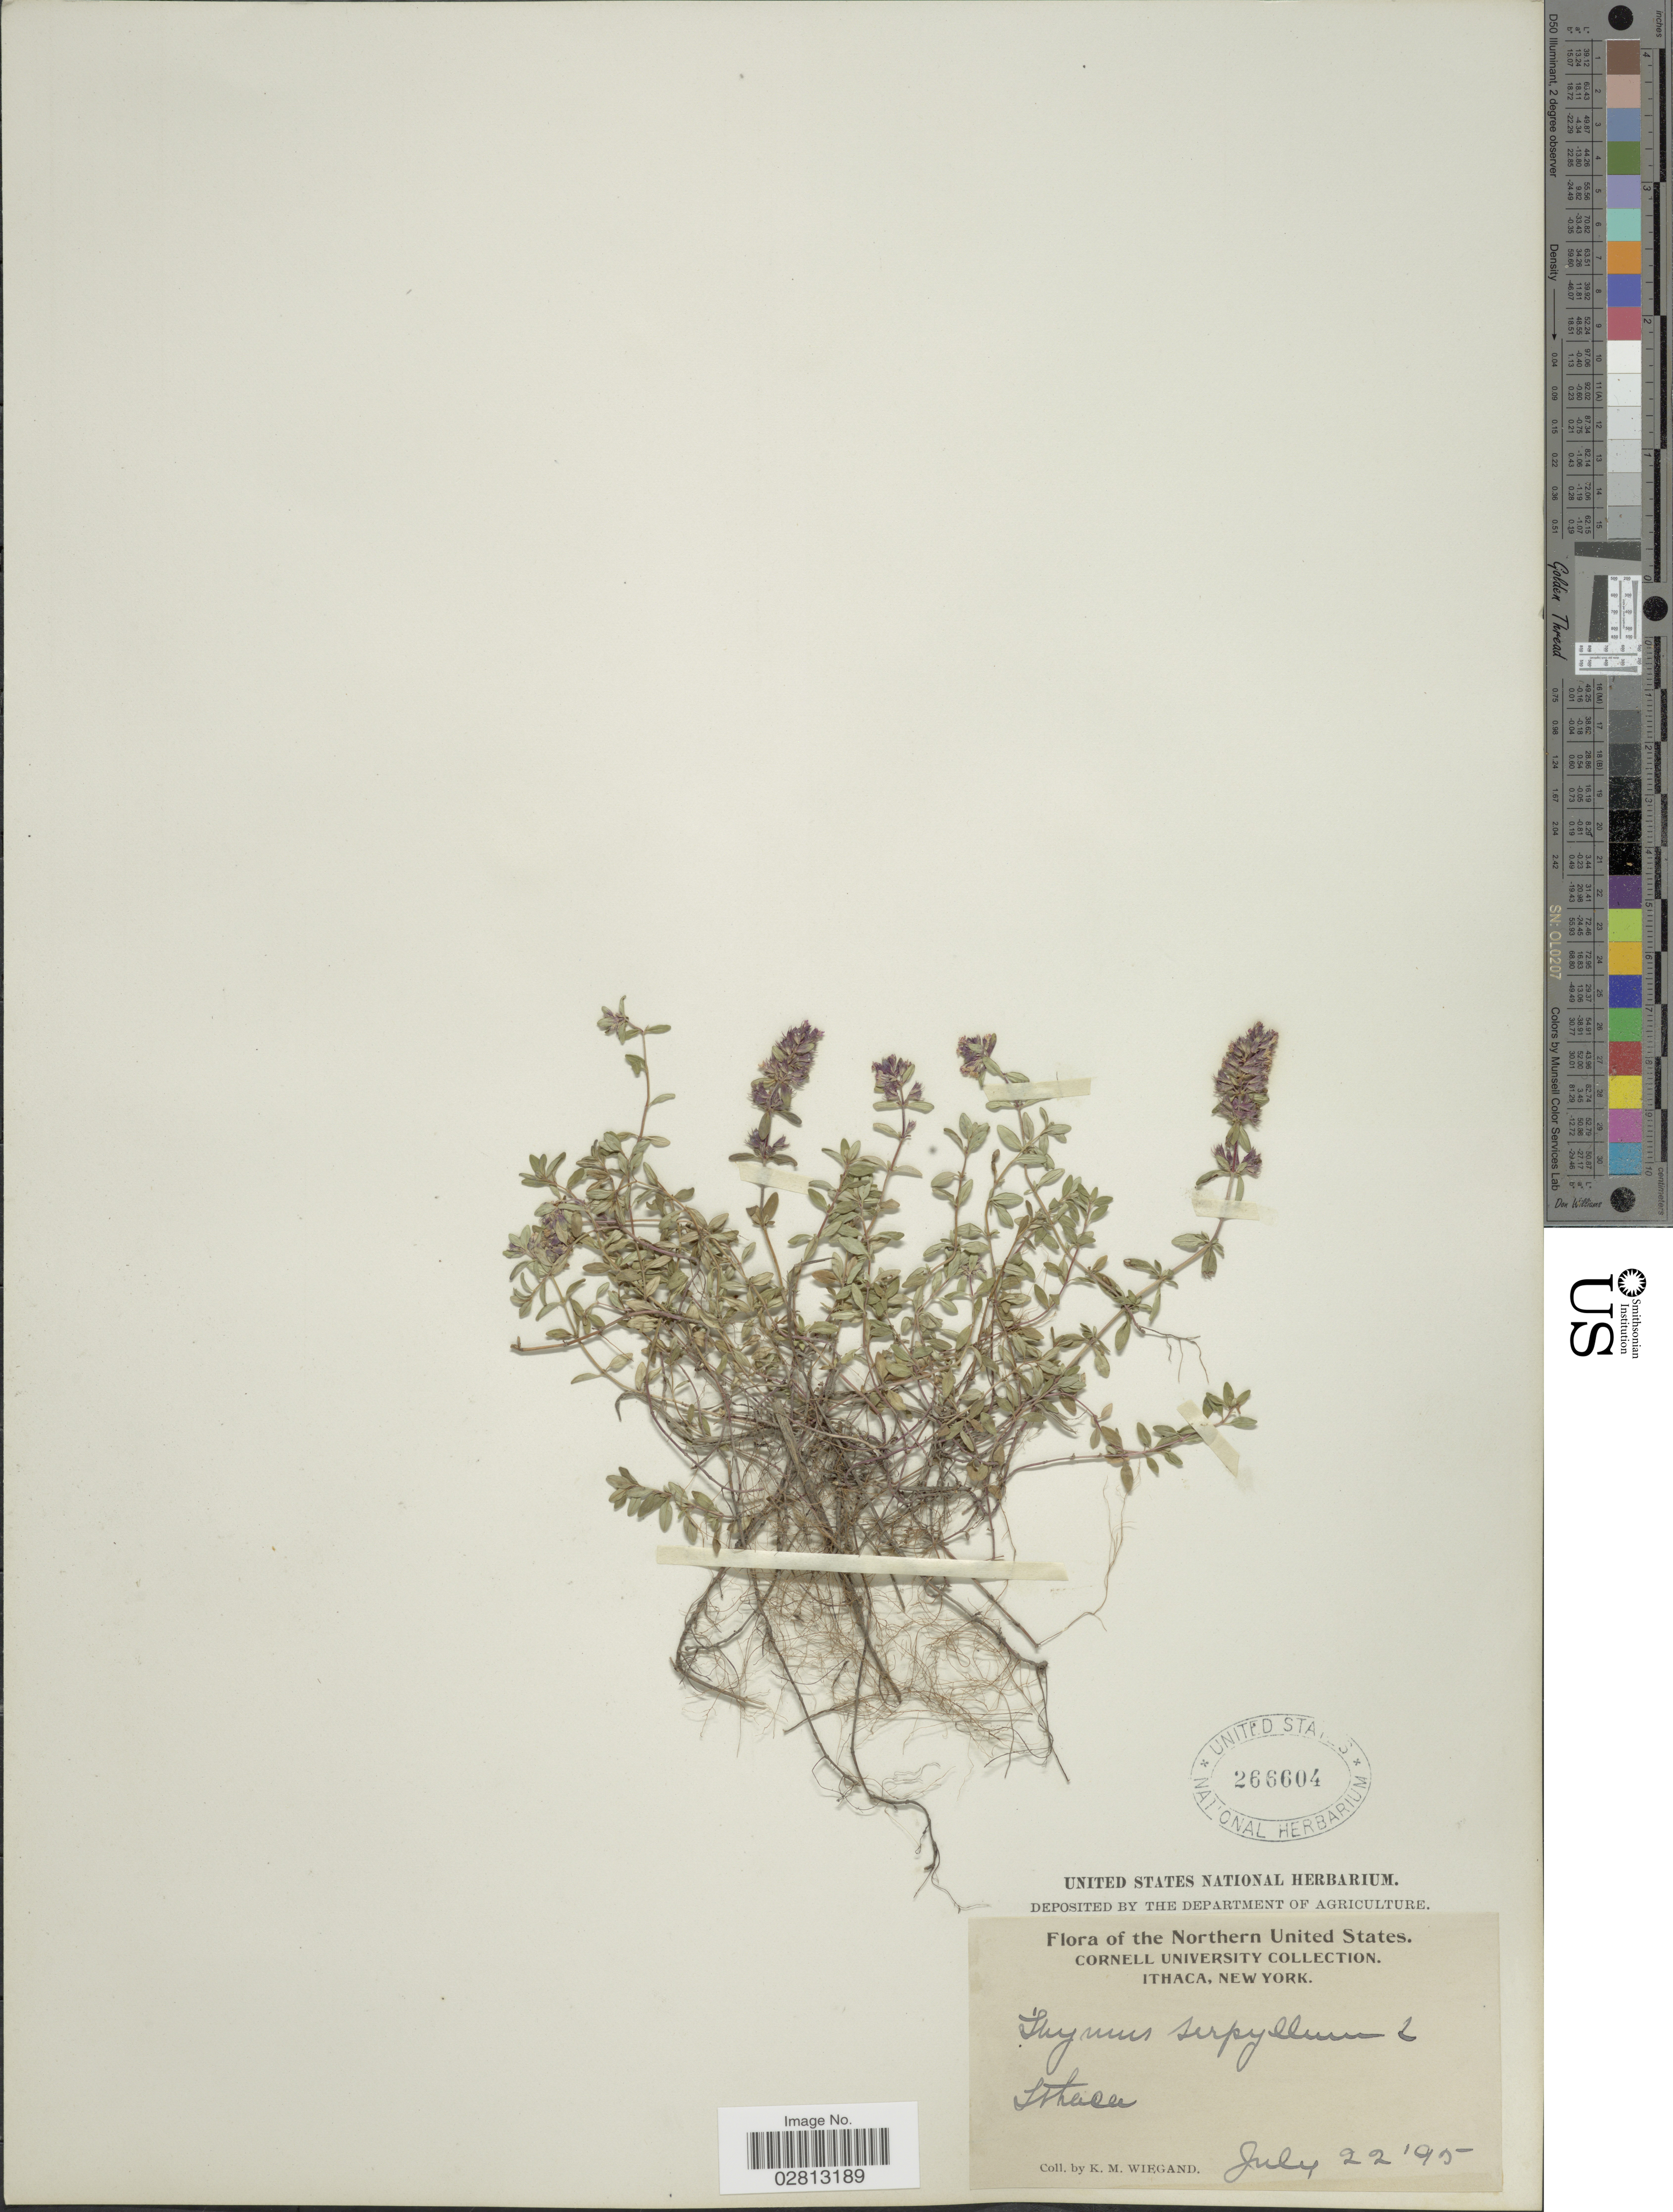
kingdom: Plantae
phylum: Tracheophyta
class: Magnoliopsida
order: Lamiales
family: Lamiaceae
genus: Thymus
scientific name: Thymus serpyllum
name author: L.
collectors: K. M. Wiegand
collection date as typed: Transcribed d/m/y: 22/7/95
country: United States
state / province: New York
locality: Northern United States, Ithaca.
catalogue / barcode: US 266604